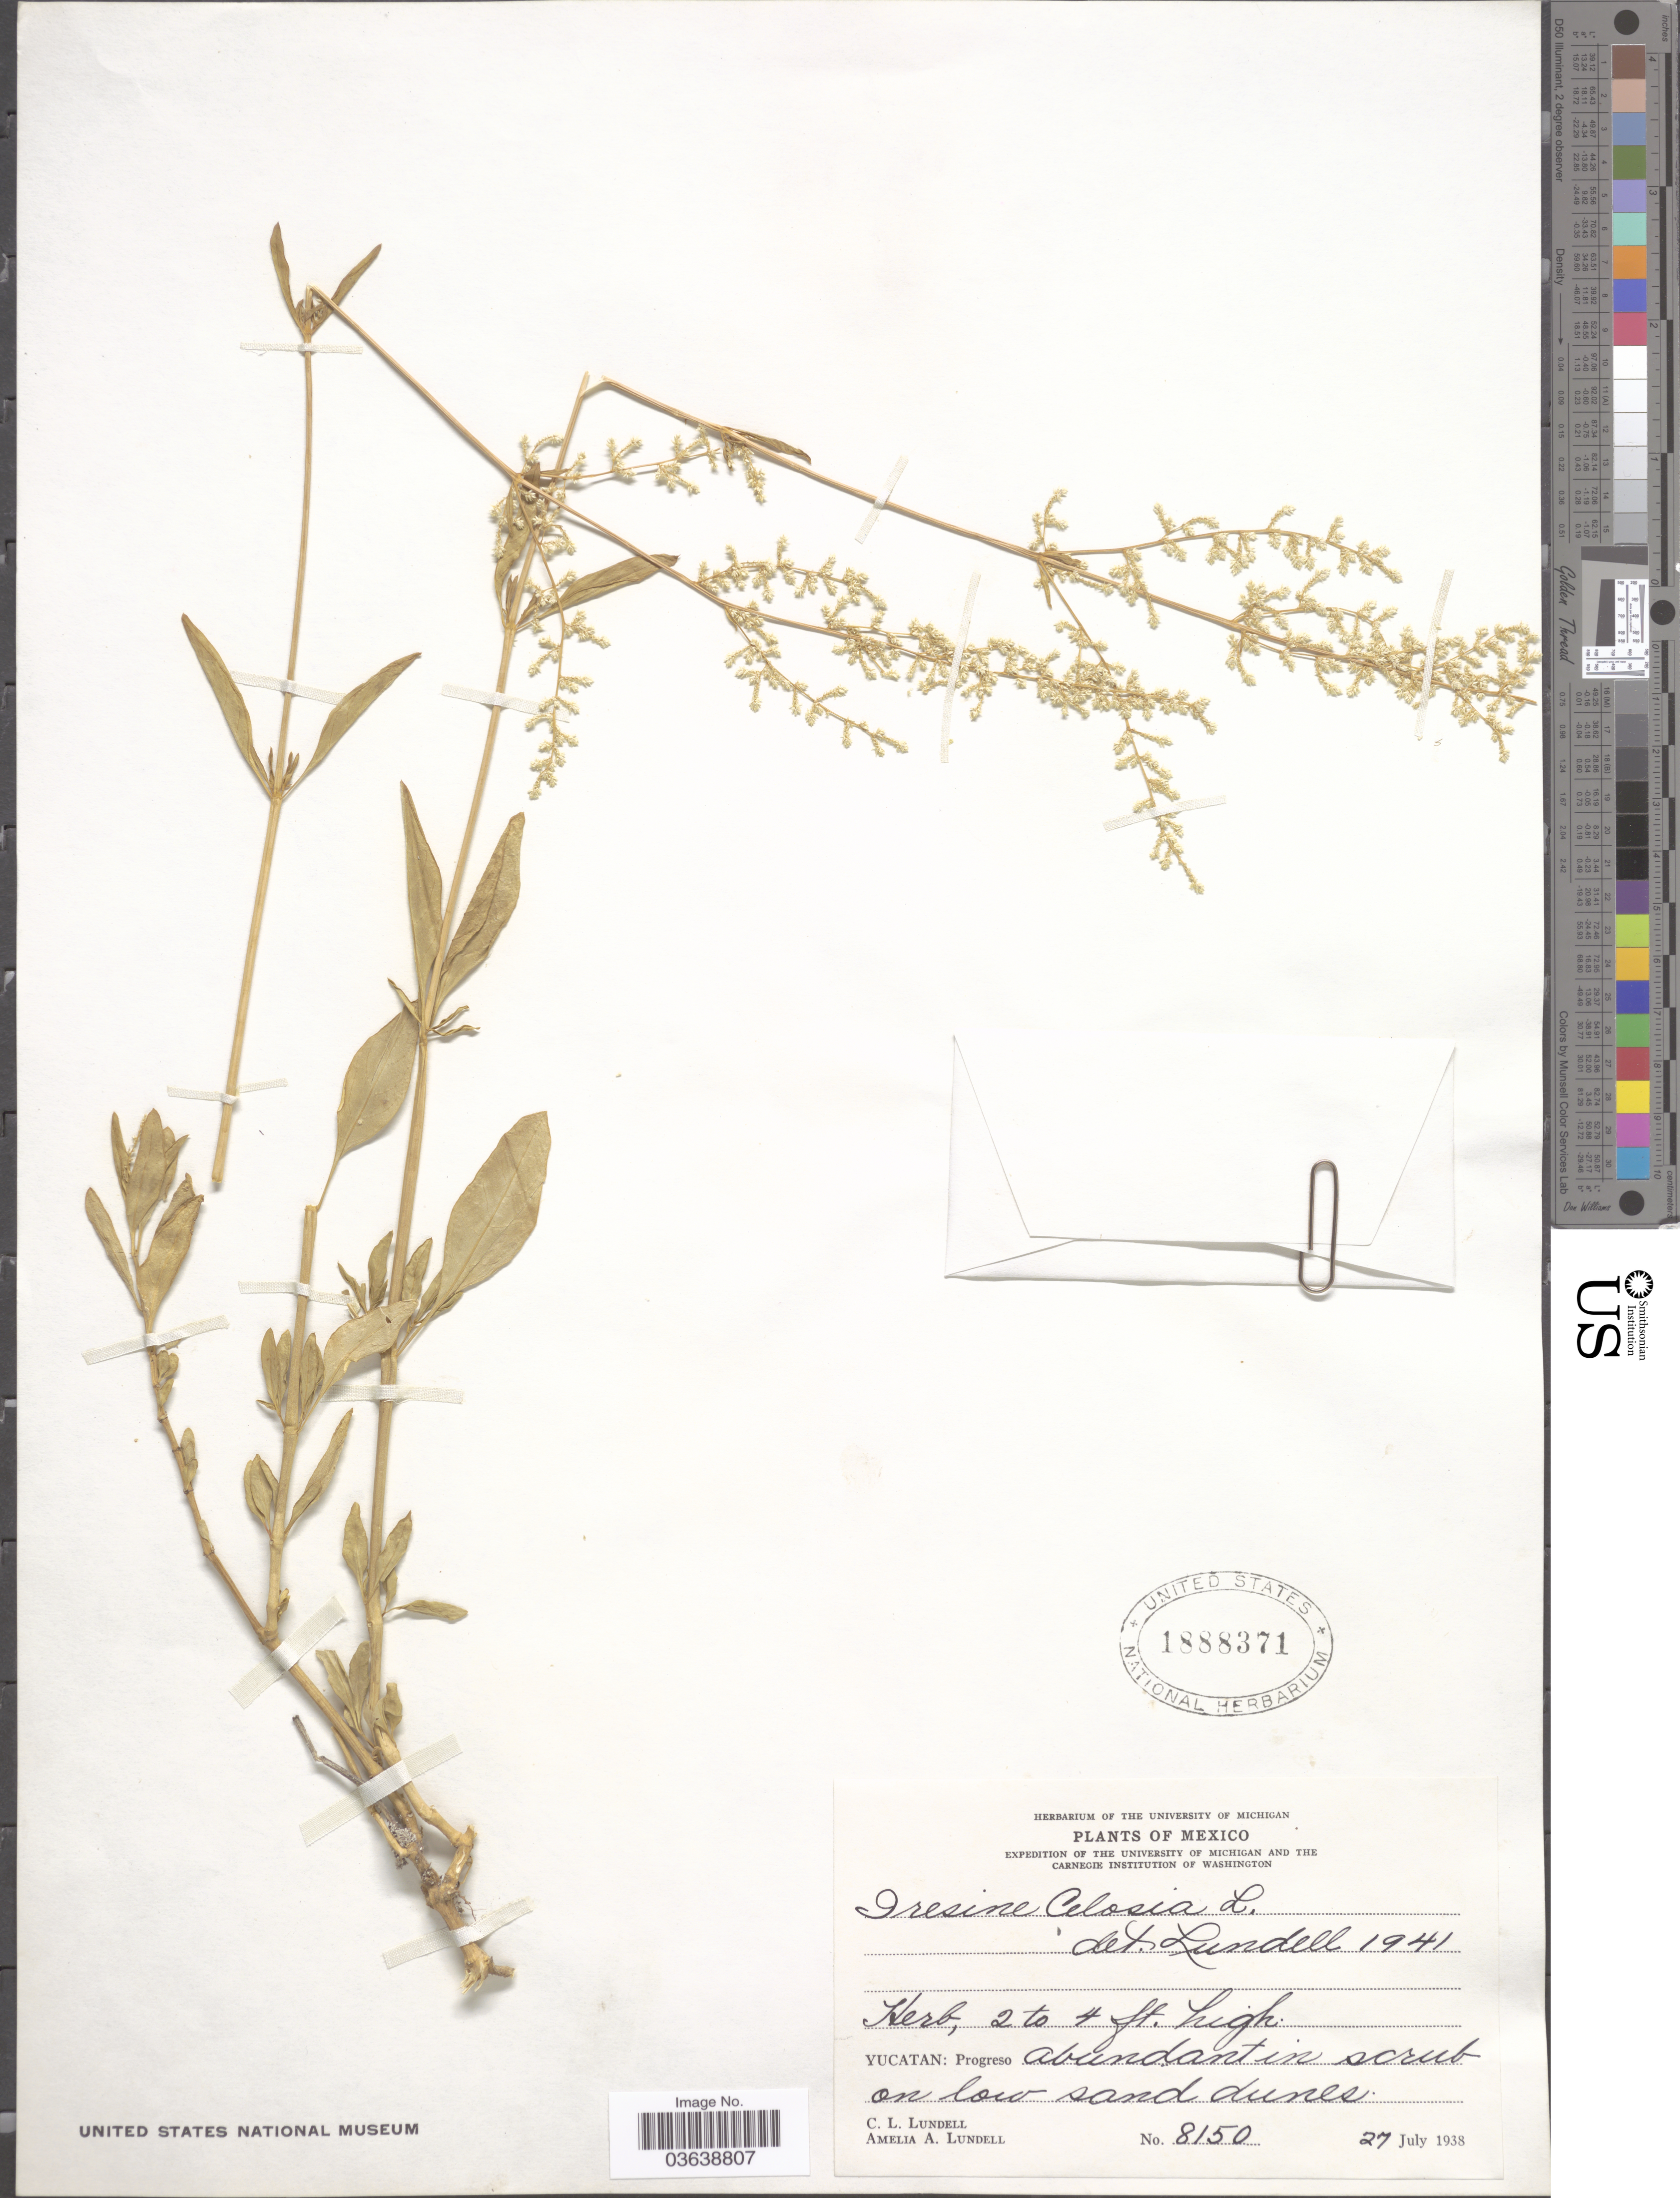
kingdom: Plantae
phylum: Tracheophyta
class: Magnoliopsida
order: Caryophyllales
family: Amaranthaceae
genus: Iresine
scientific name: Iresine celosia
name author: L.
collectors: C. L. Lundell & A. A. Lundell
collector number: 8150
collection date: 1938-07-27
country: Mexico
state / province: Yucatán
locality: Progreso. Abundant in scrub on low sand dunes.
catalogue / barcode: US 1888371